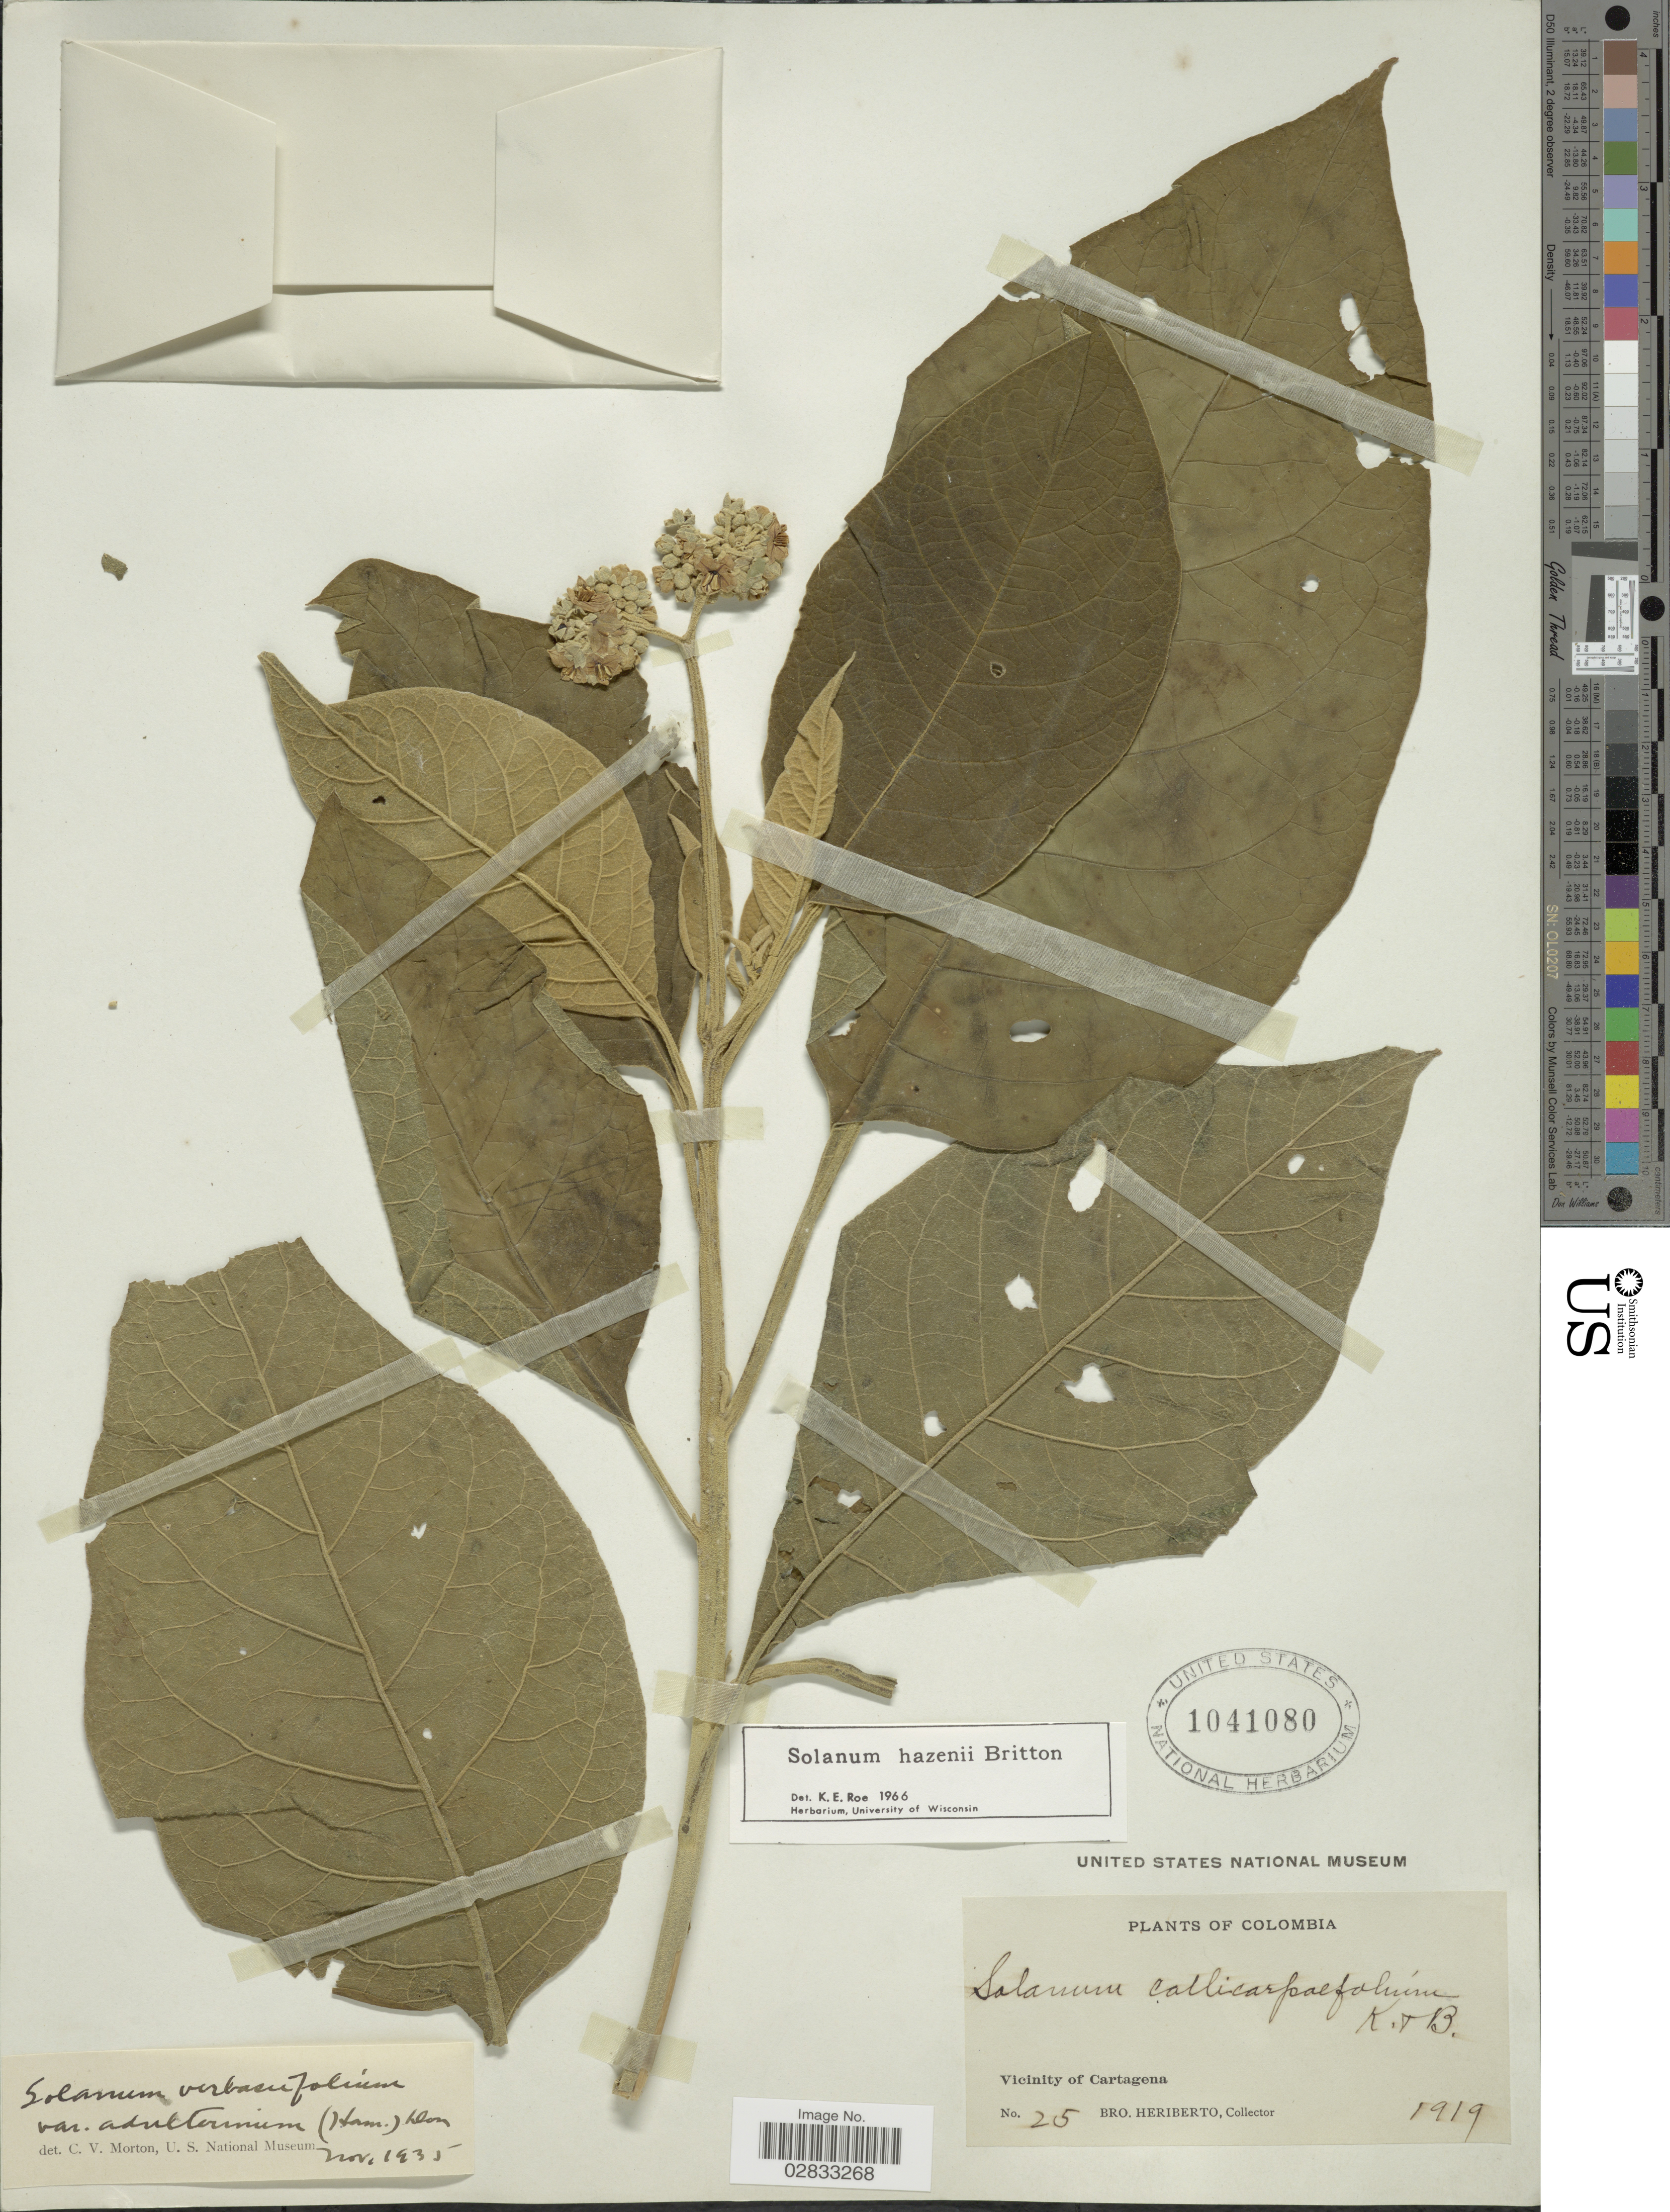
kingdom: Plantae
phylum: Tracheophyta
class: Magnoliopsida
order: Solanales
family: Solanaceae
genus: Solanum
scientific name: Solanum hazenii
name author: Britton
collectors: B. Heriberto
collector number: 25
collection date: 1919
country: Colombia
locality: Vicinity of Cartagena.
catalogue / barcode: US 1041080